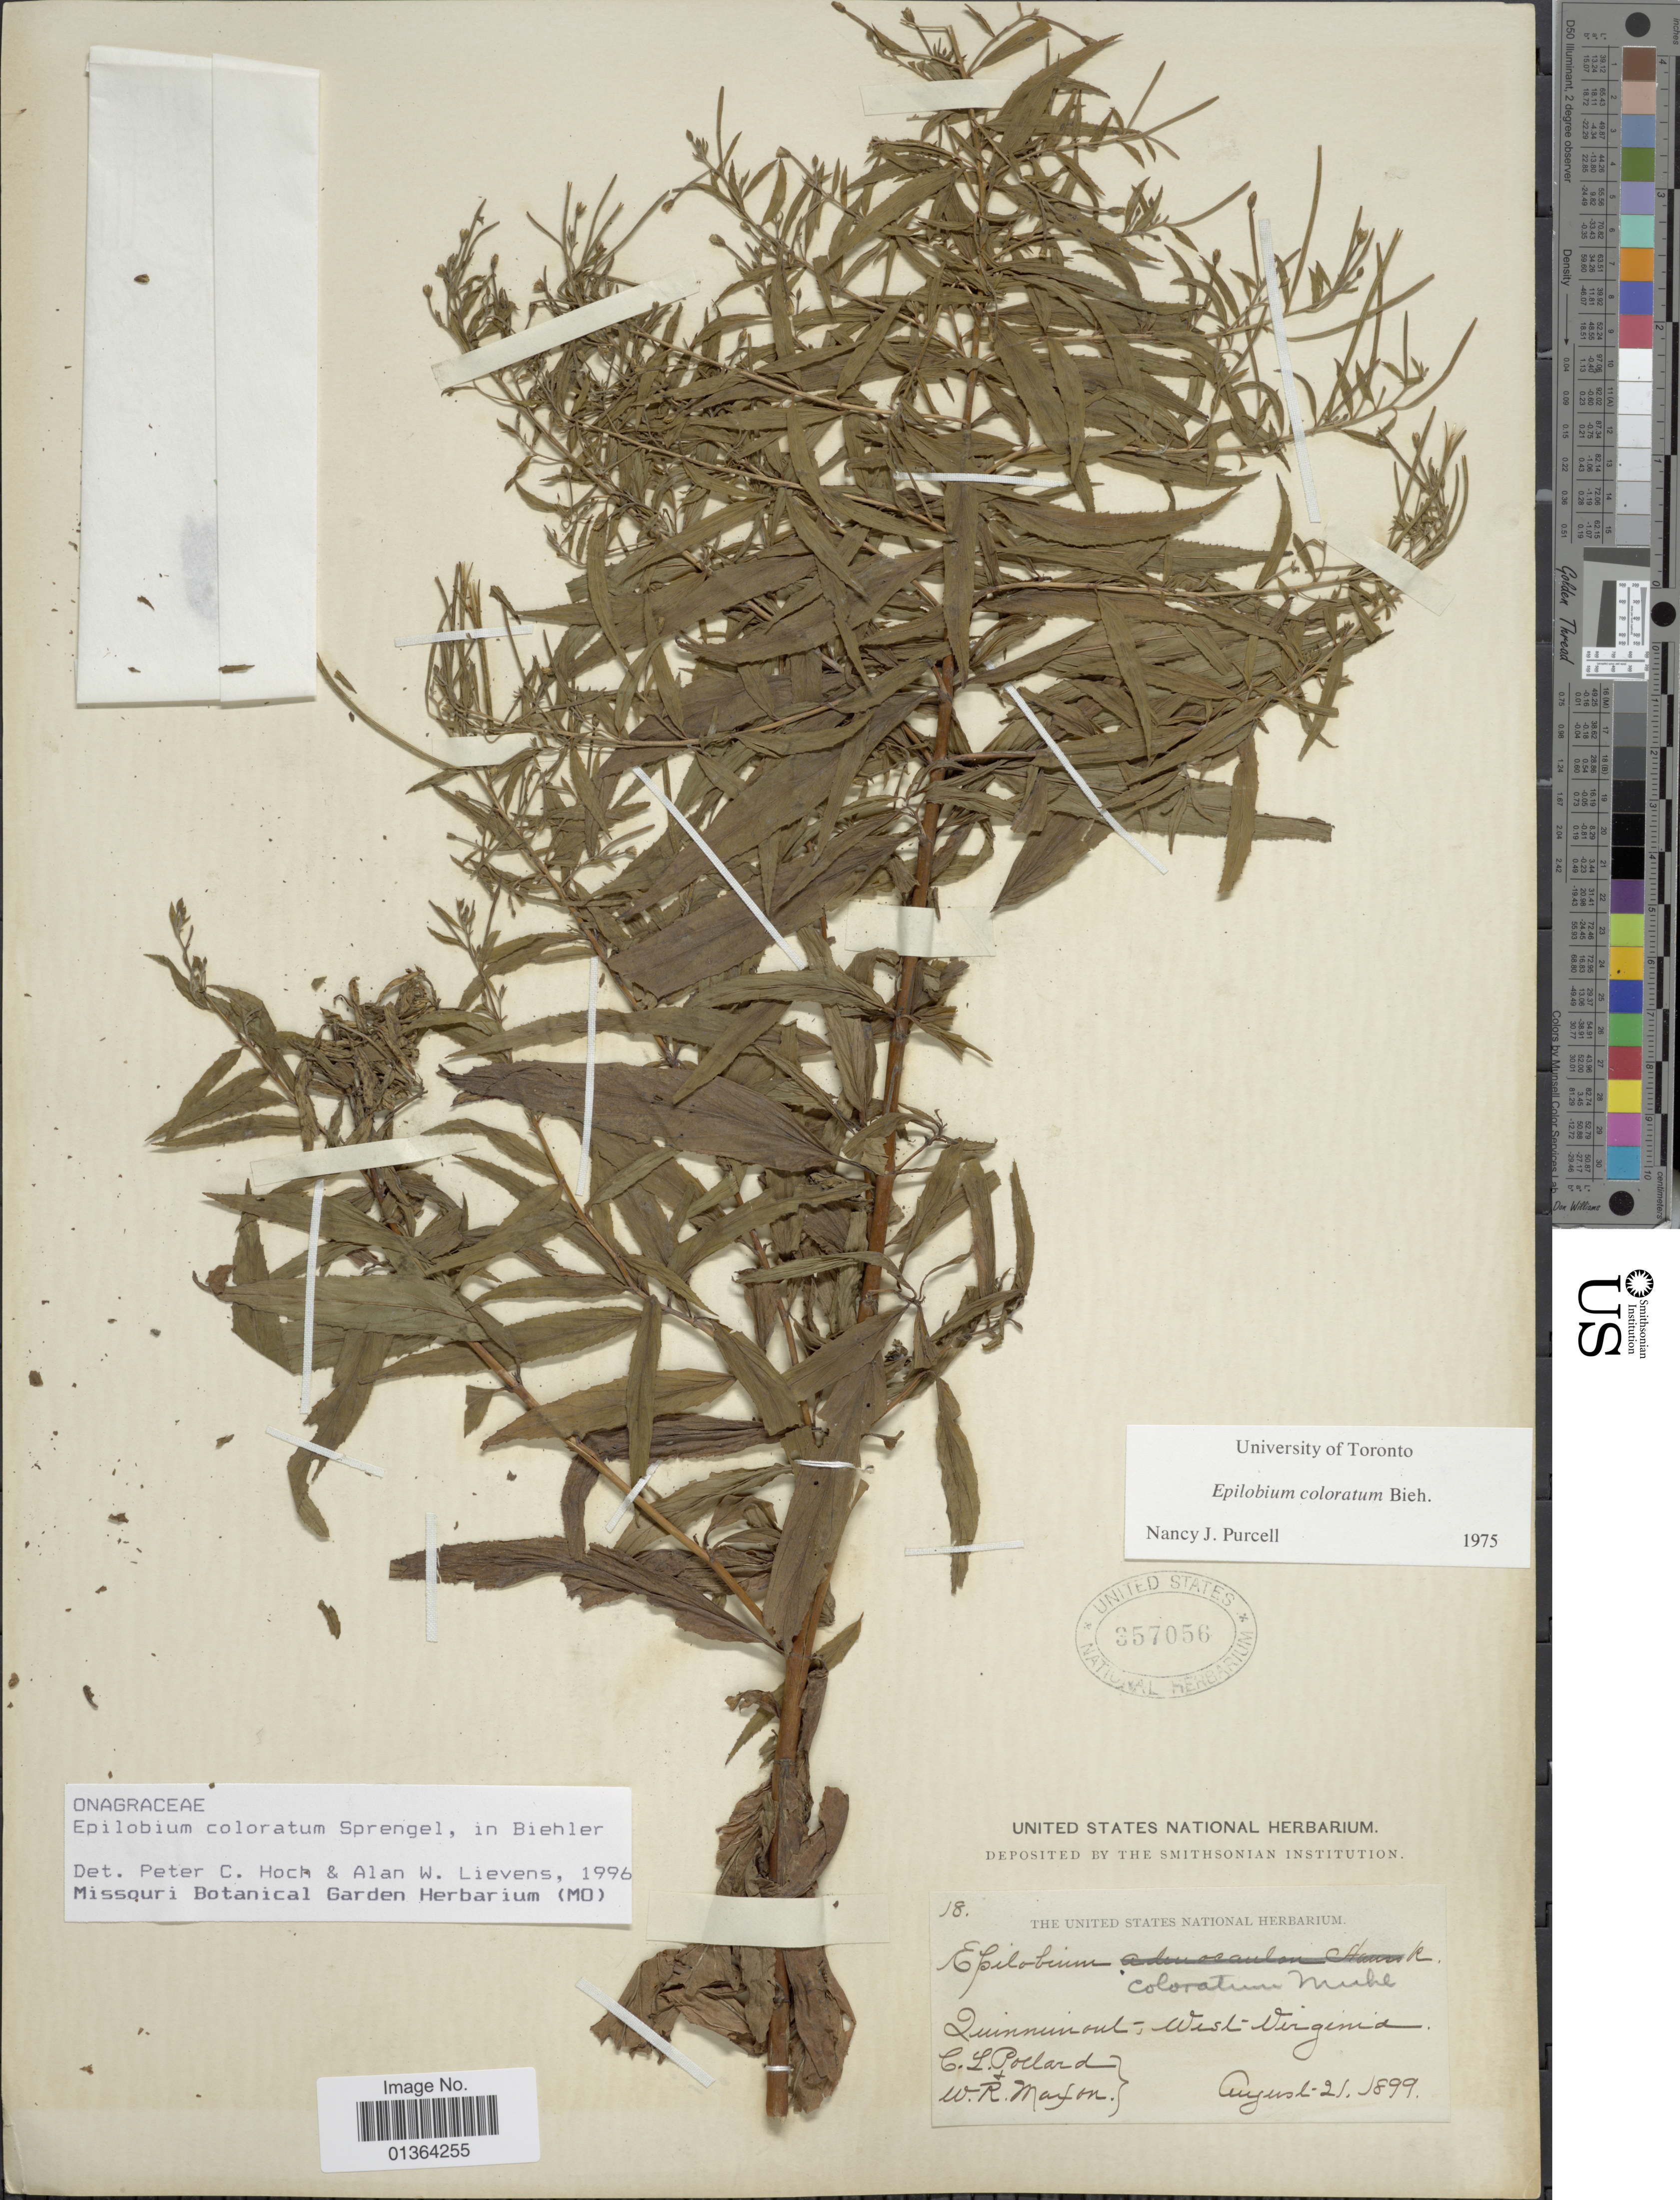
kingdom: Plantae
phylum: Tracheophyta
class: Magnoliopsida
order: Myrtales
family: Onagraceae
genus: Epilobium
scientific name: Epilobium coloratum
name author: Biehler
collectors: W. R. Maxon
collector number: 18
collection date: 1899-08-21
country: United States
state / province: West Virginia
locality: Quinnimont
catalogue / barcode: US 357056